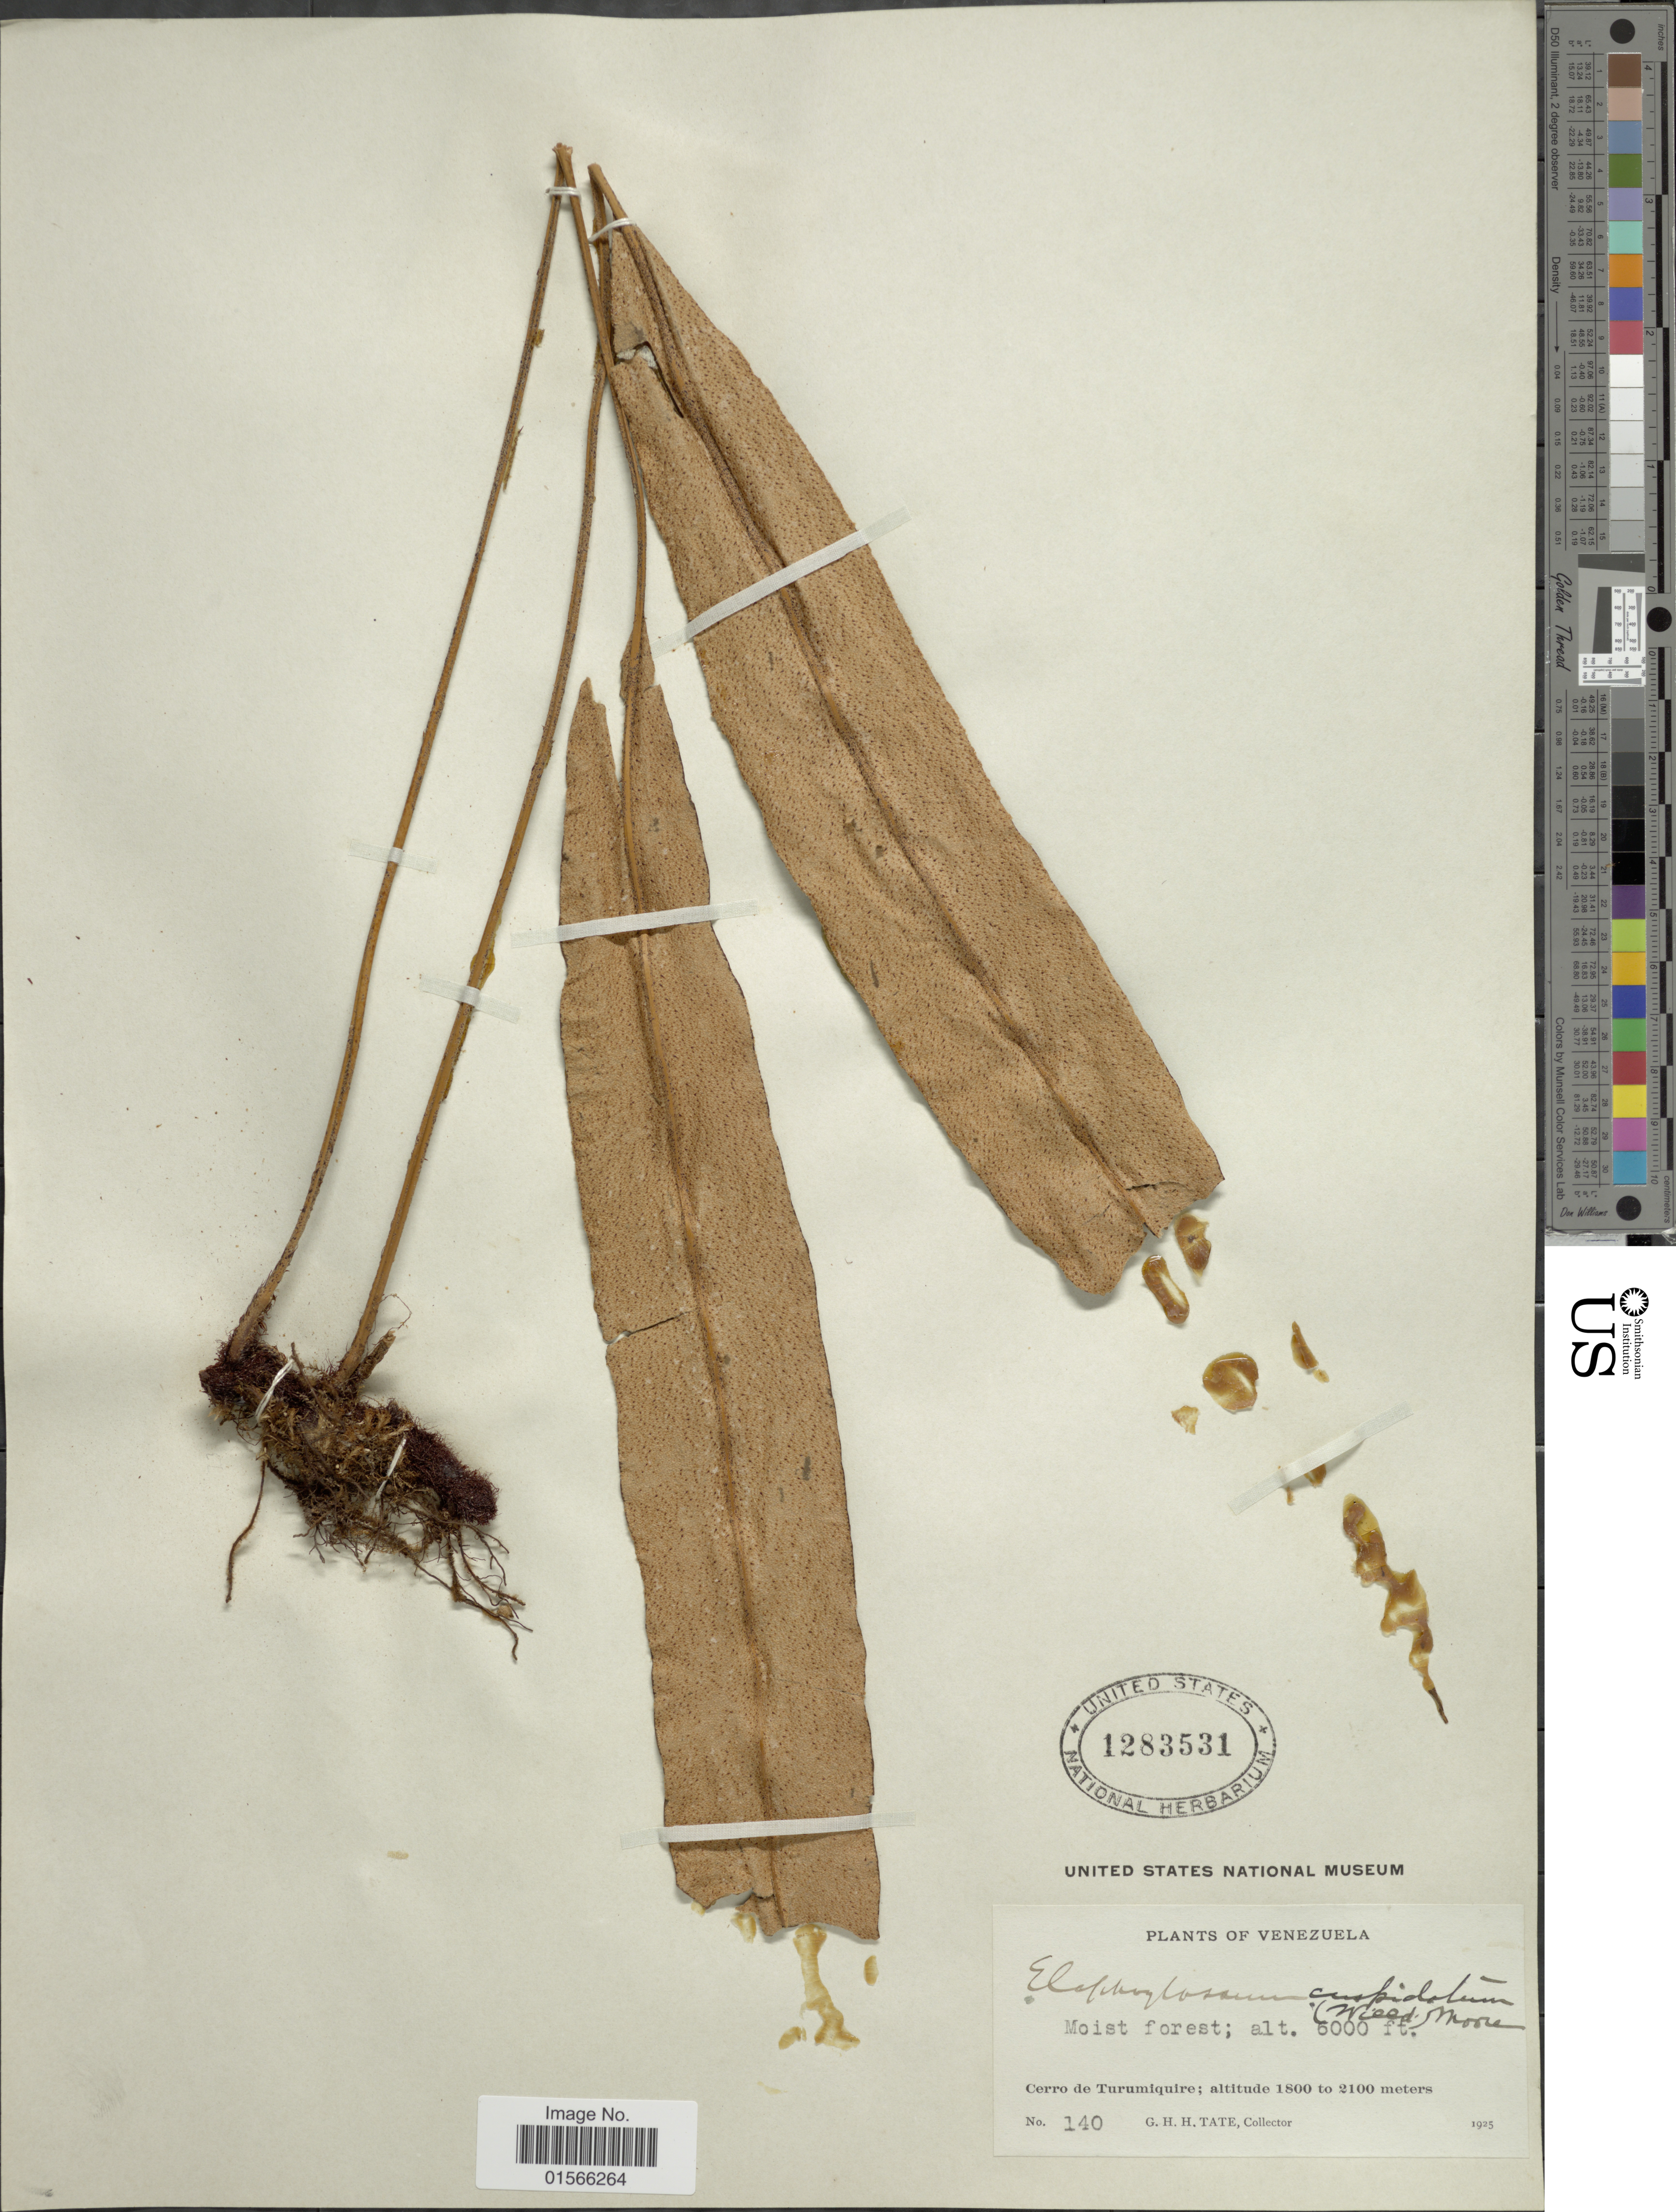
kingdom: Plantae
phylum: Tracheophyta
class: Polypodiopsida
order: Polypodiales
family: Dryopteridaceae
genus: Elaphoglossum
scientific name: Elaphoglossum cuspidatum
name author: (Willd.) T. Moore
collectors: G. H. H.Tate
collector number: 140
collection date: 1925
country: Venezuela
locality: Cerro de Turumiquire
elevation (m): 1800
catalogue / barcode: US 1283531